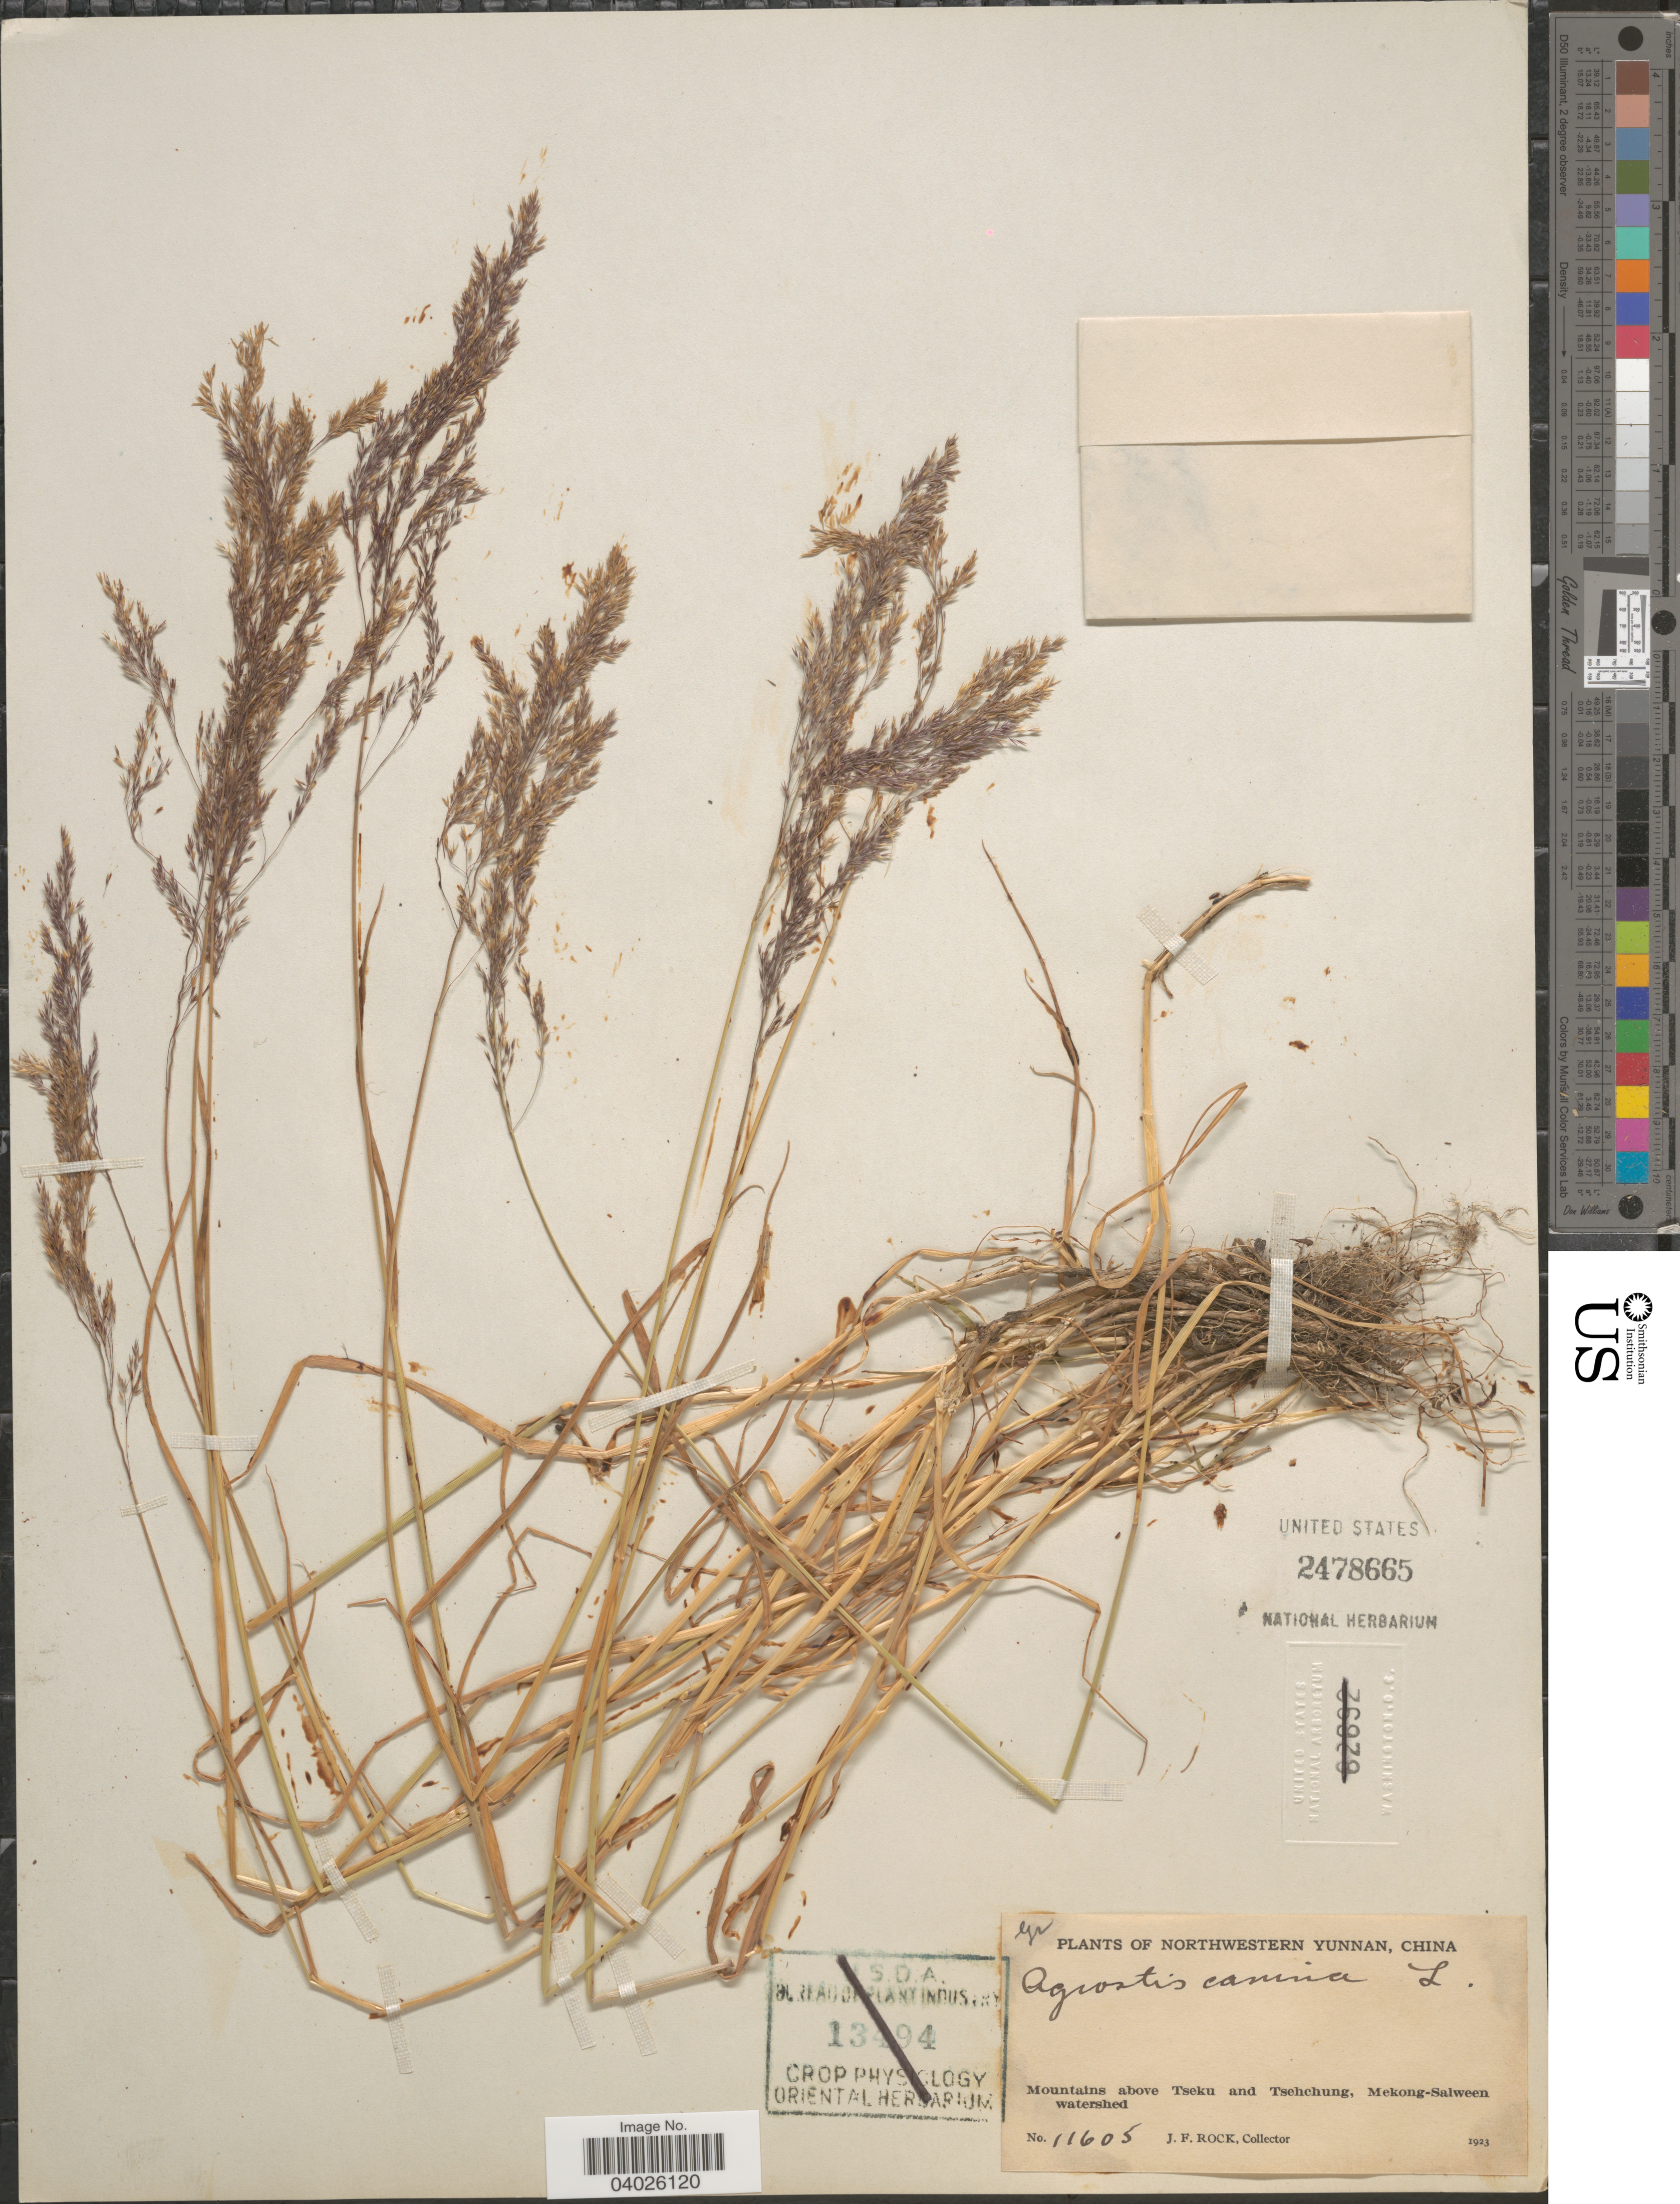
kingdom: Plantae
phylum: Tracheophyta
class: Liliopsida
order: Poales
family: Poaceae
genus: Agrostis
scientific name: Agrostis canina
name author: L.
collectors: J. Rock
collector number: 11605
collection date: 1923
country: China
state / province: Yunnan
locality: Northwestern Yunnan. Mountains above Tseku and Tsehchung, Mekong-Salween watershed.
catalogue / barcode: US 2478665